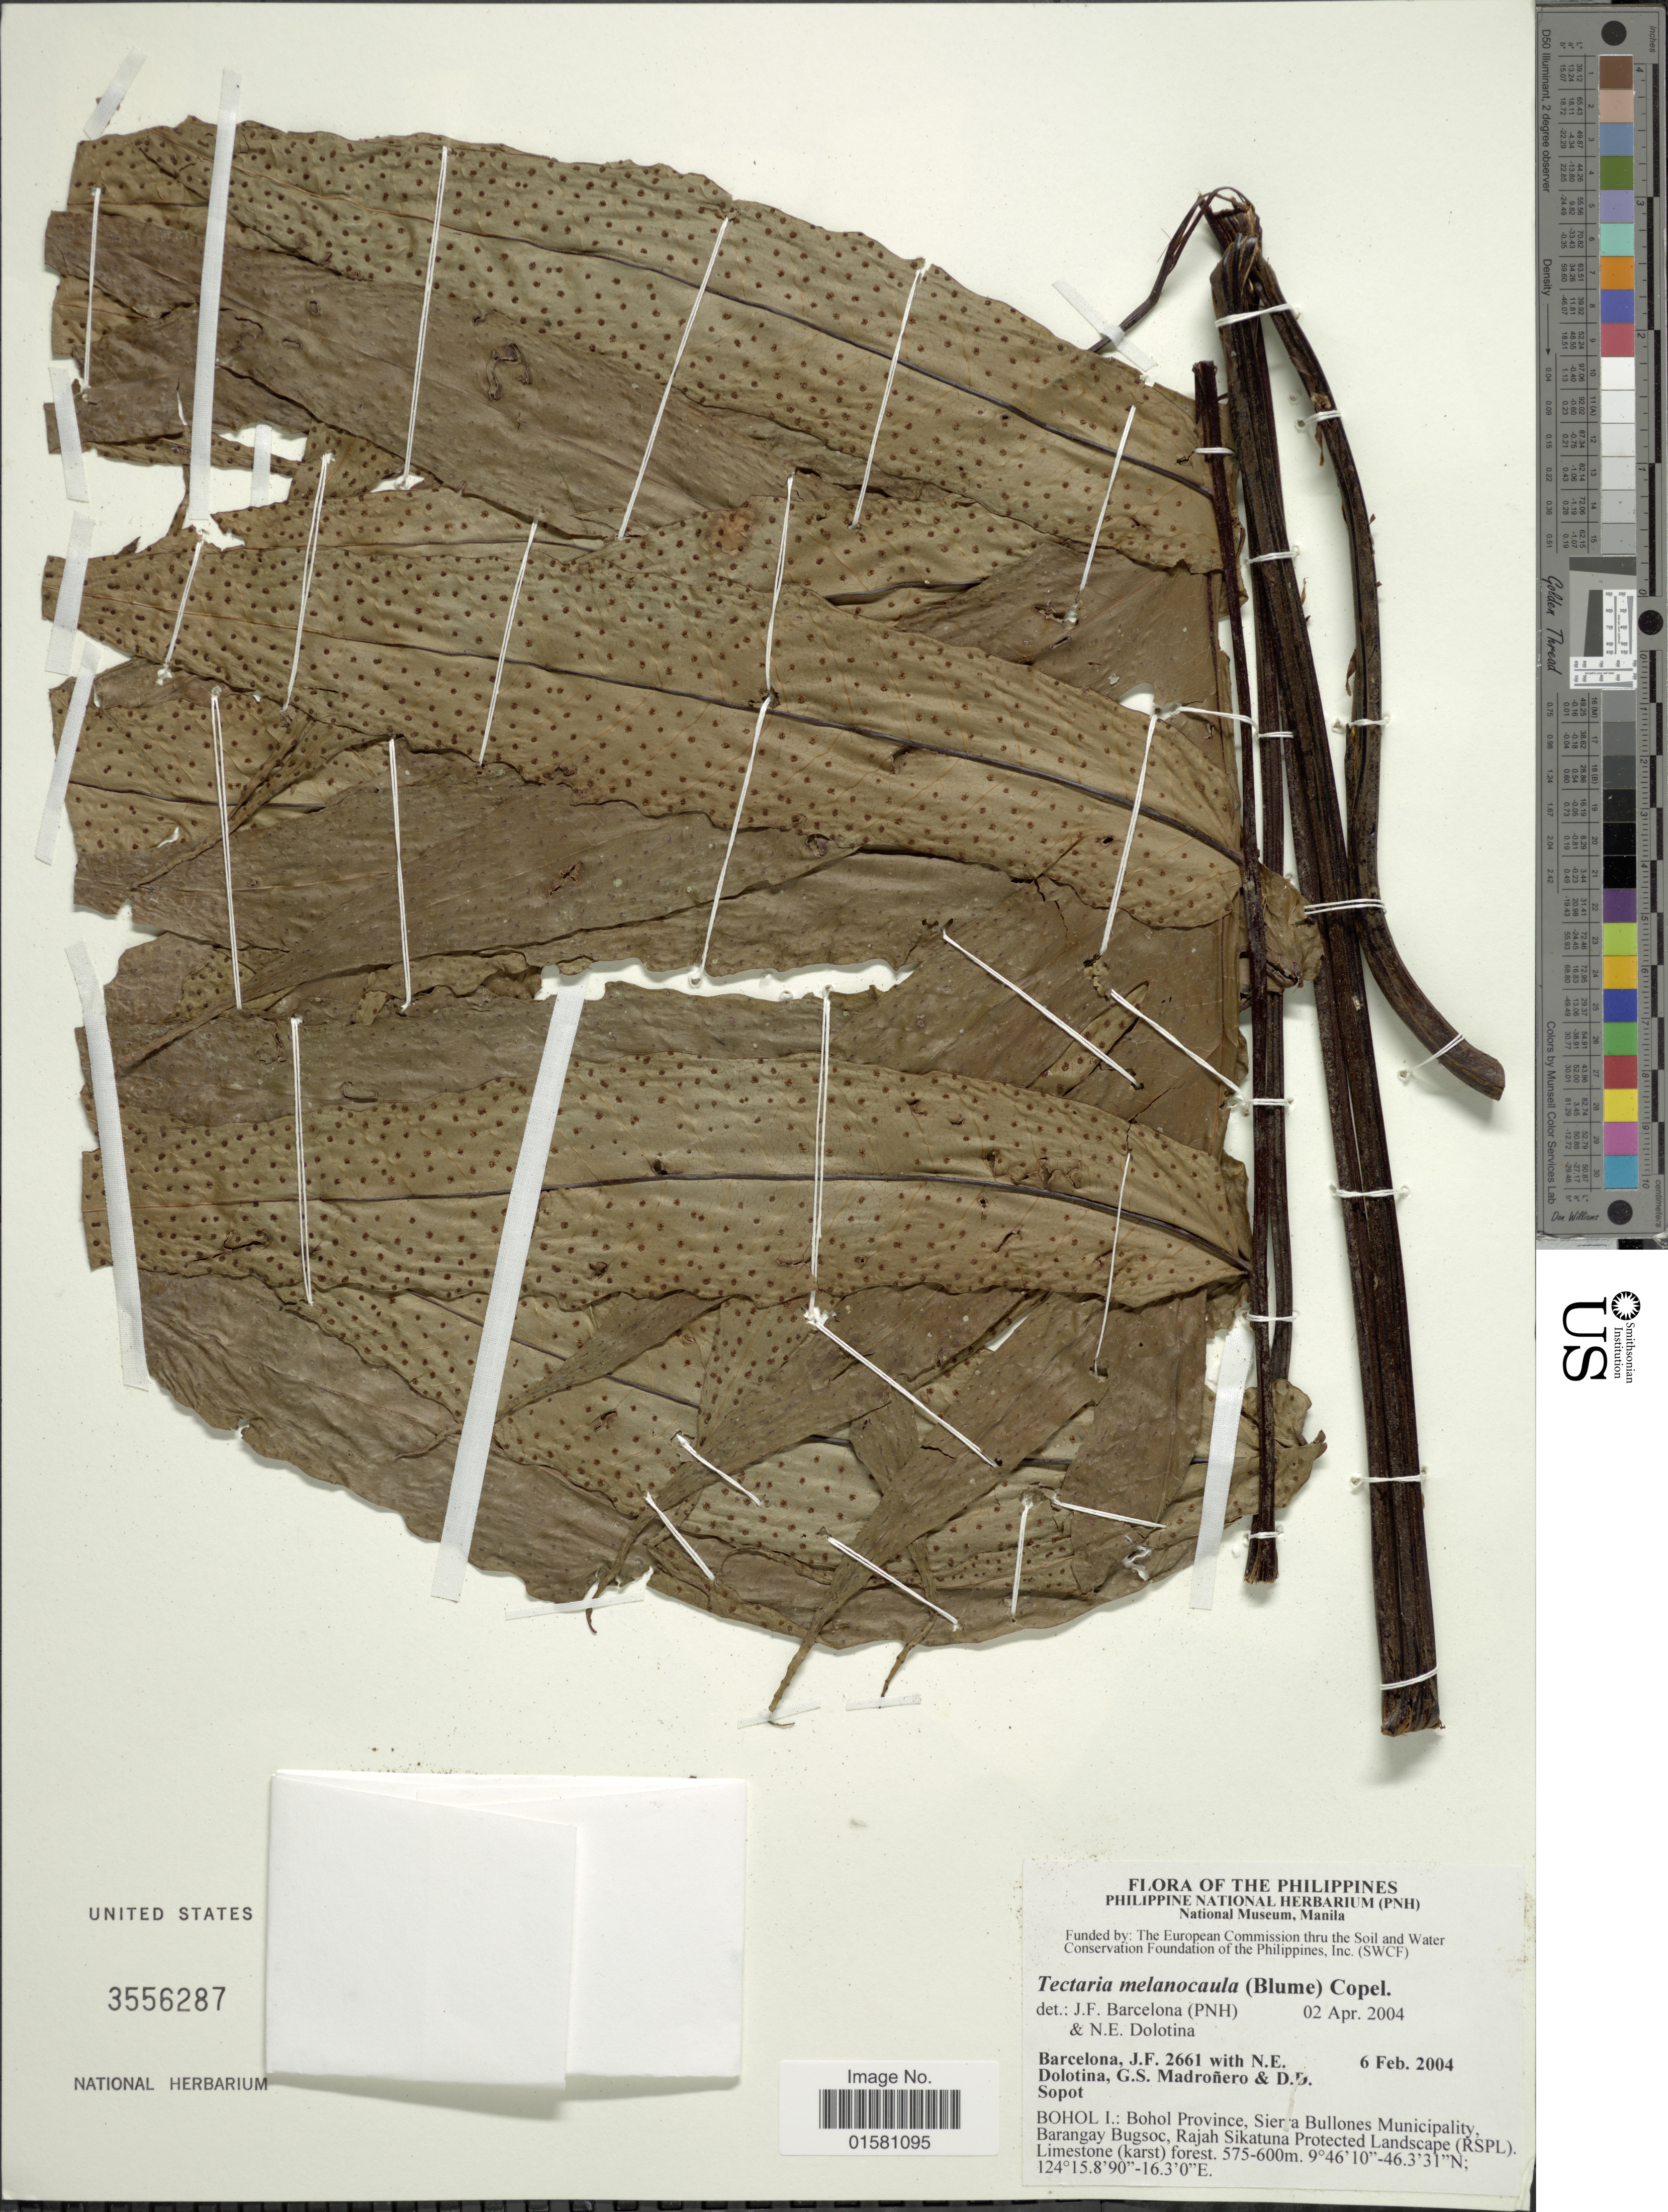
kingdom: Plantae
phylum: Tracheophyta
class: Polypodiopsida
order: Polypodiales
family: Tectariaceae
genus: Tectaria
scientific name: Tectaria melanocaulos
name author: (Bedd.) Copel.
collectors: J. F. Barcelona, N. Dolotina, G. Madroñero & D. Sopot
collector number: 2661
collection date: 2004-02-06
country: Philippines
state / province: Central Visayas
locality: Boho I.; Bohol Province, Sierra Bullones Muncipality, Barangay Bugsoc, Rajah Sikatuna Protected Landscape (RSLP)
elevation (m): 575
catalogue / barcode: US 3556287